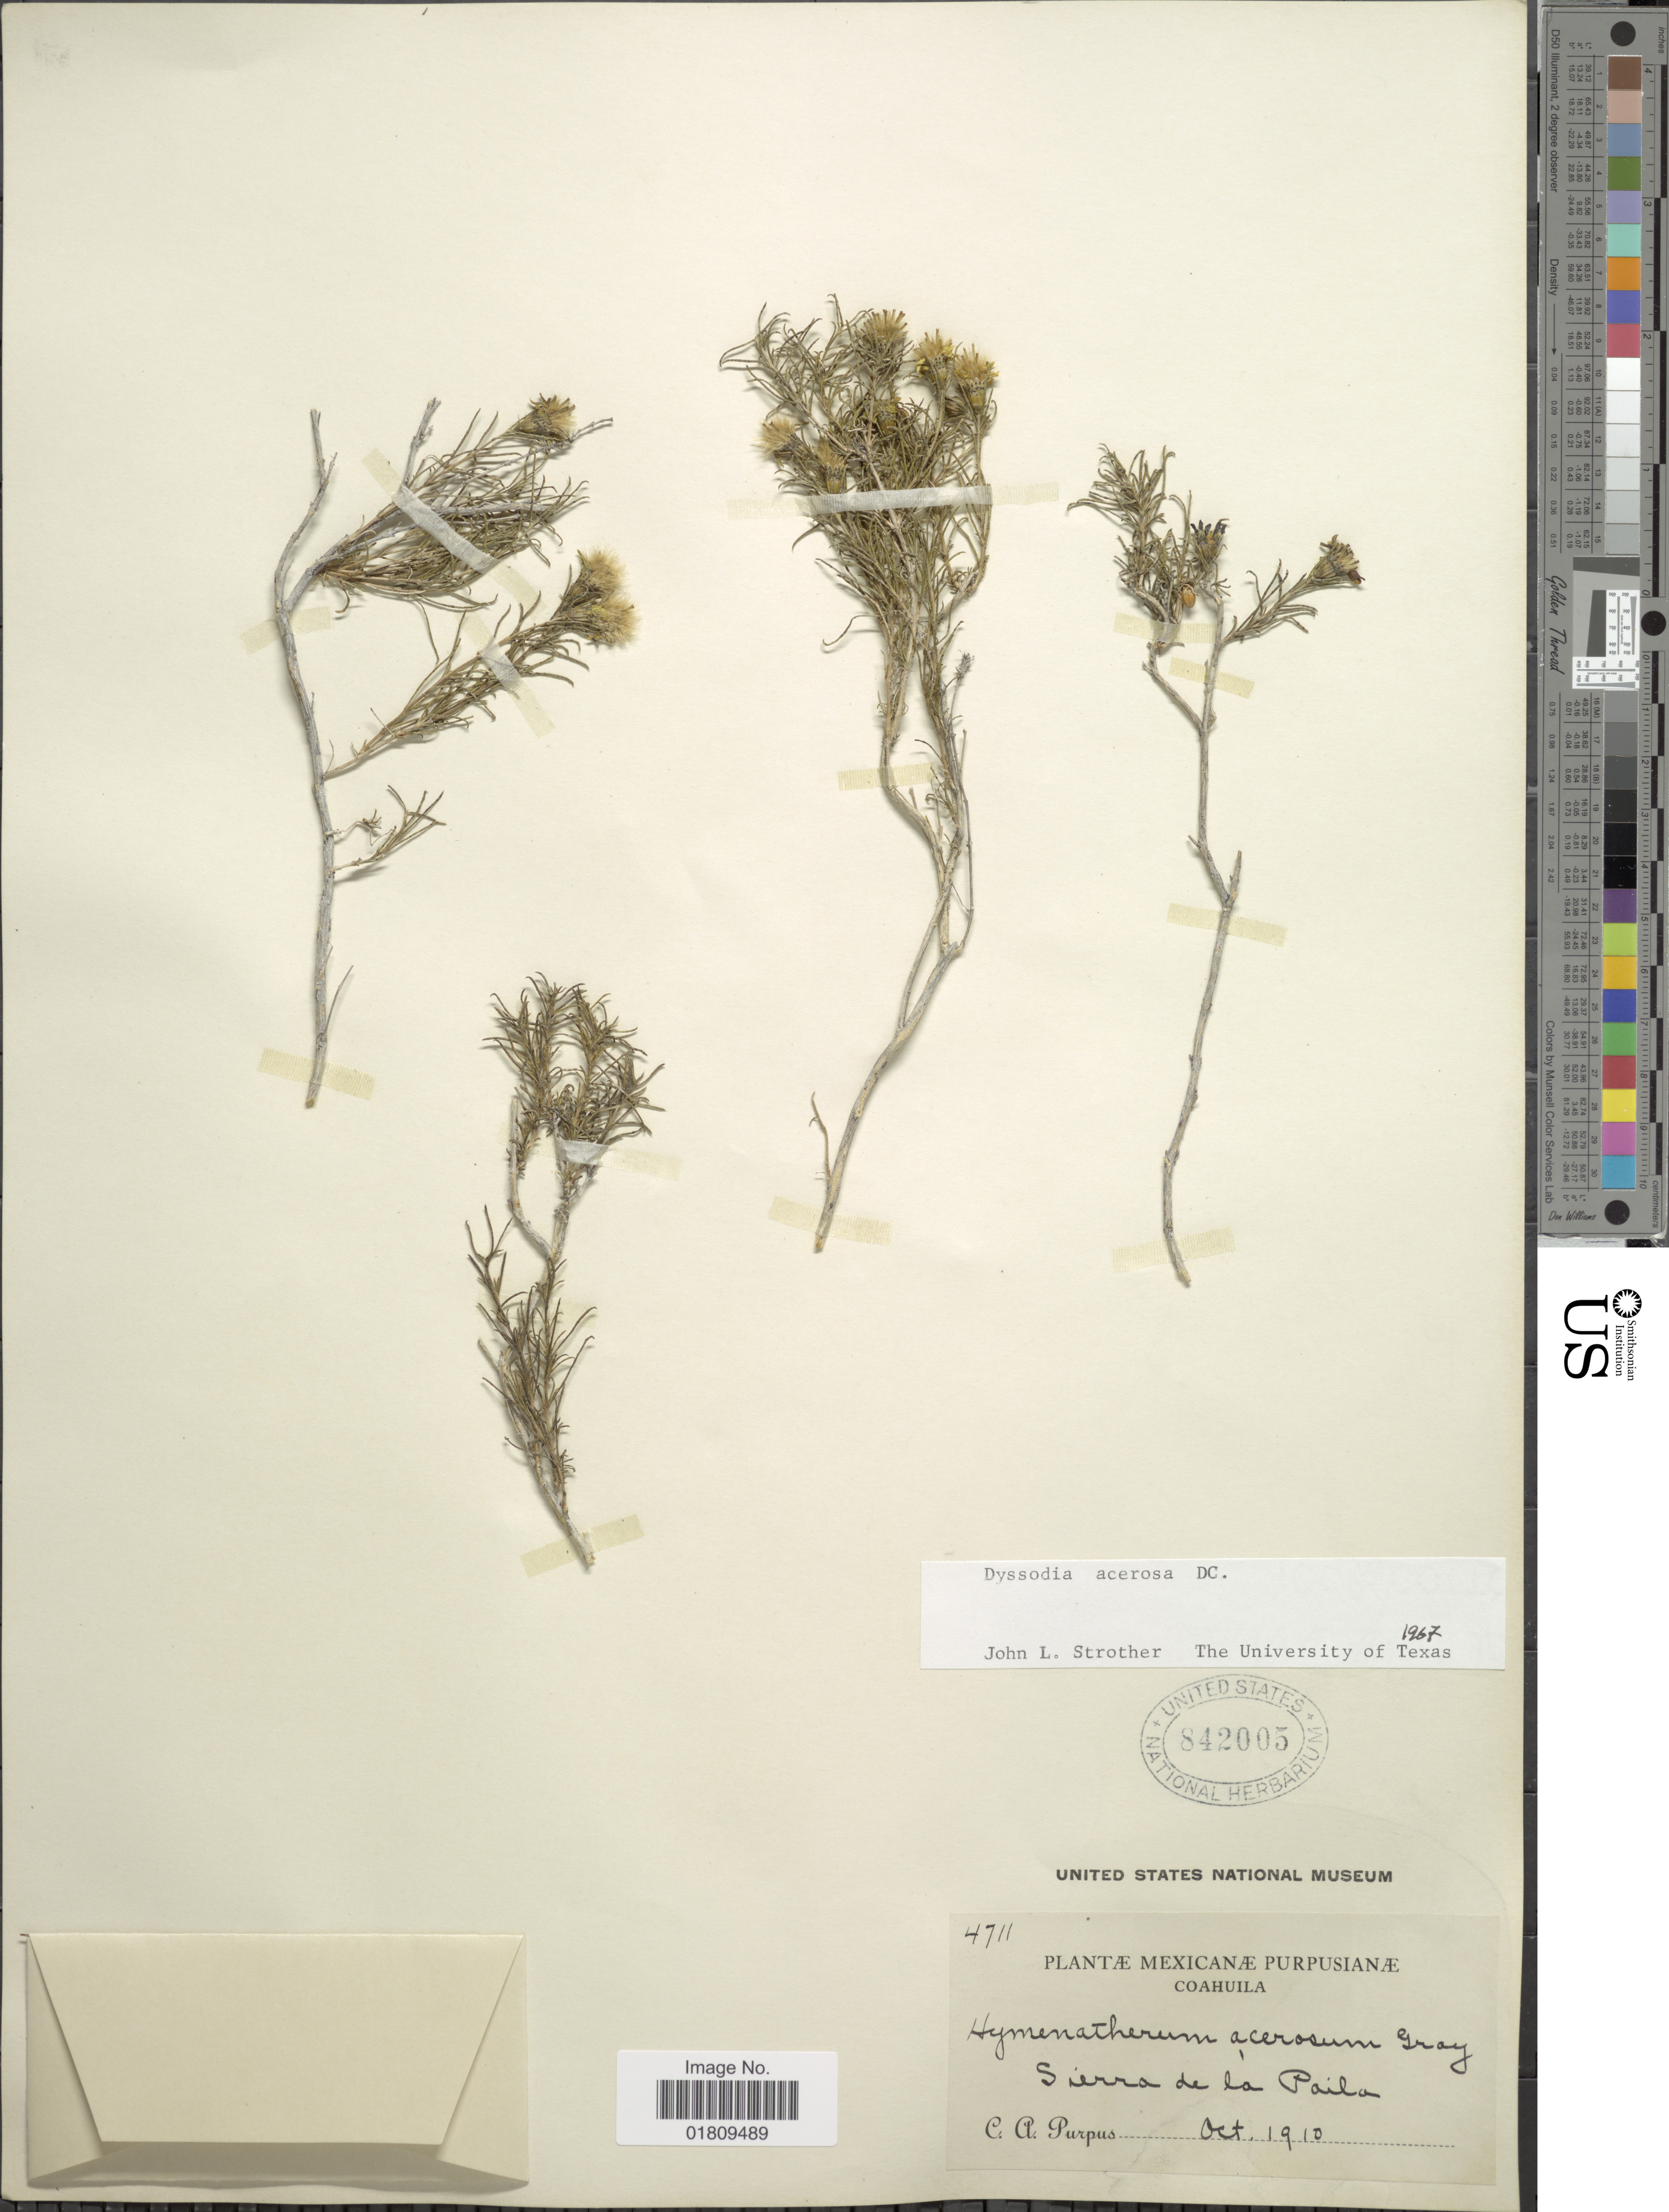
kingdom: Plantae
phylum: Tracheophyta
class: Magnoliopsida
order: Asterales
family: Asteraceae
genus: Dyssodia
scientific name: Dyssodia acerosa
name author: DC.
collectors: C. A. Purpus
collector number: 4711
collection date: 1910-10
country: Mexico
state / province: Coahuila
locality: Mexicanae Purpusiane, Sierra de la Paila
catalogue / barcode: US 842005